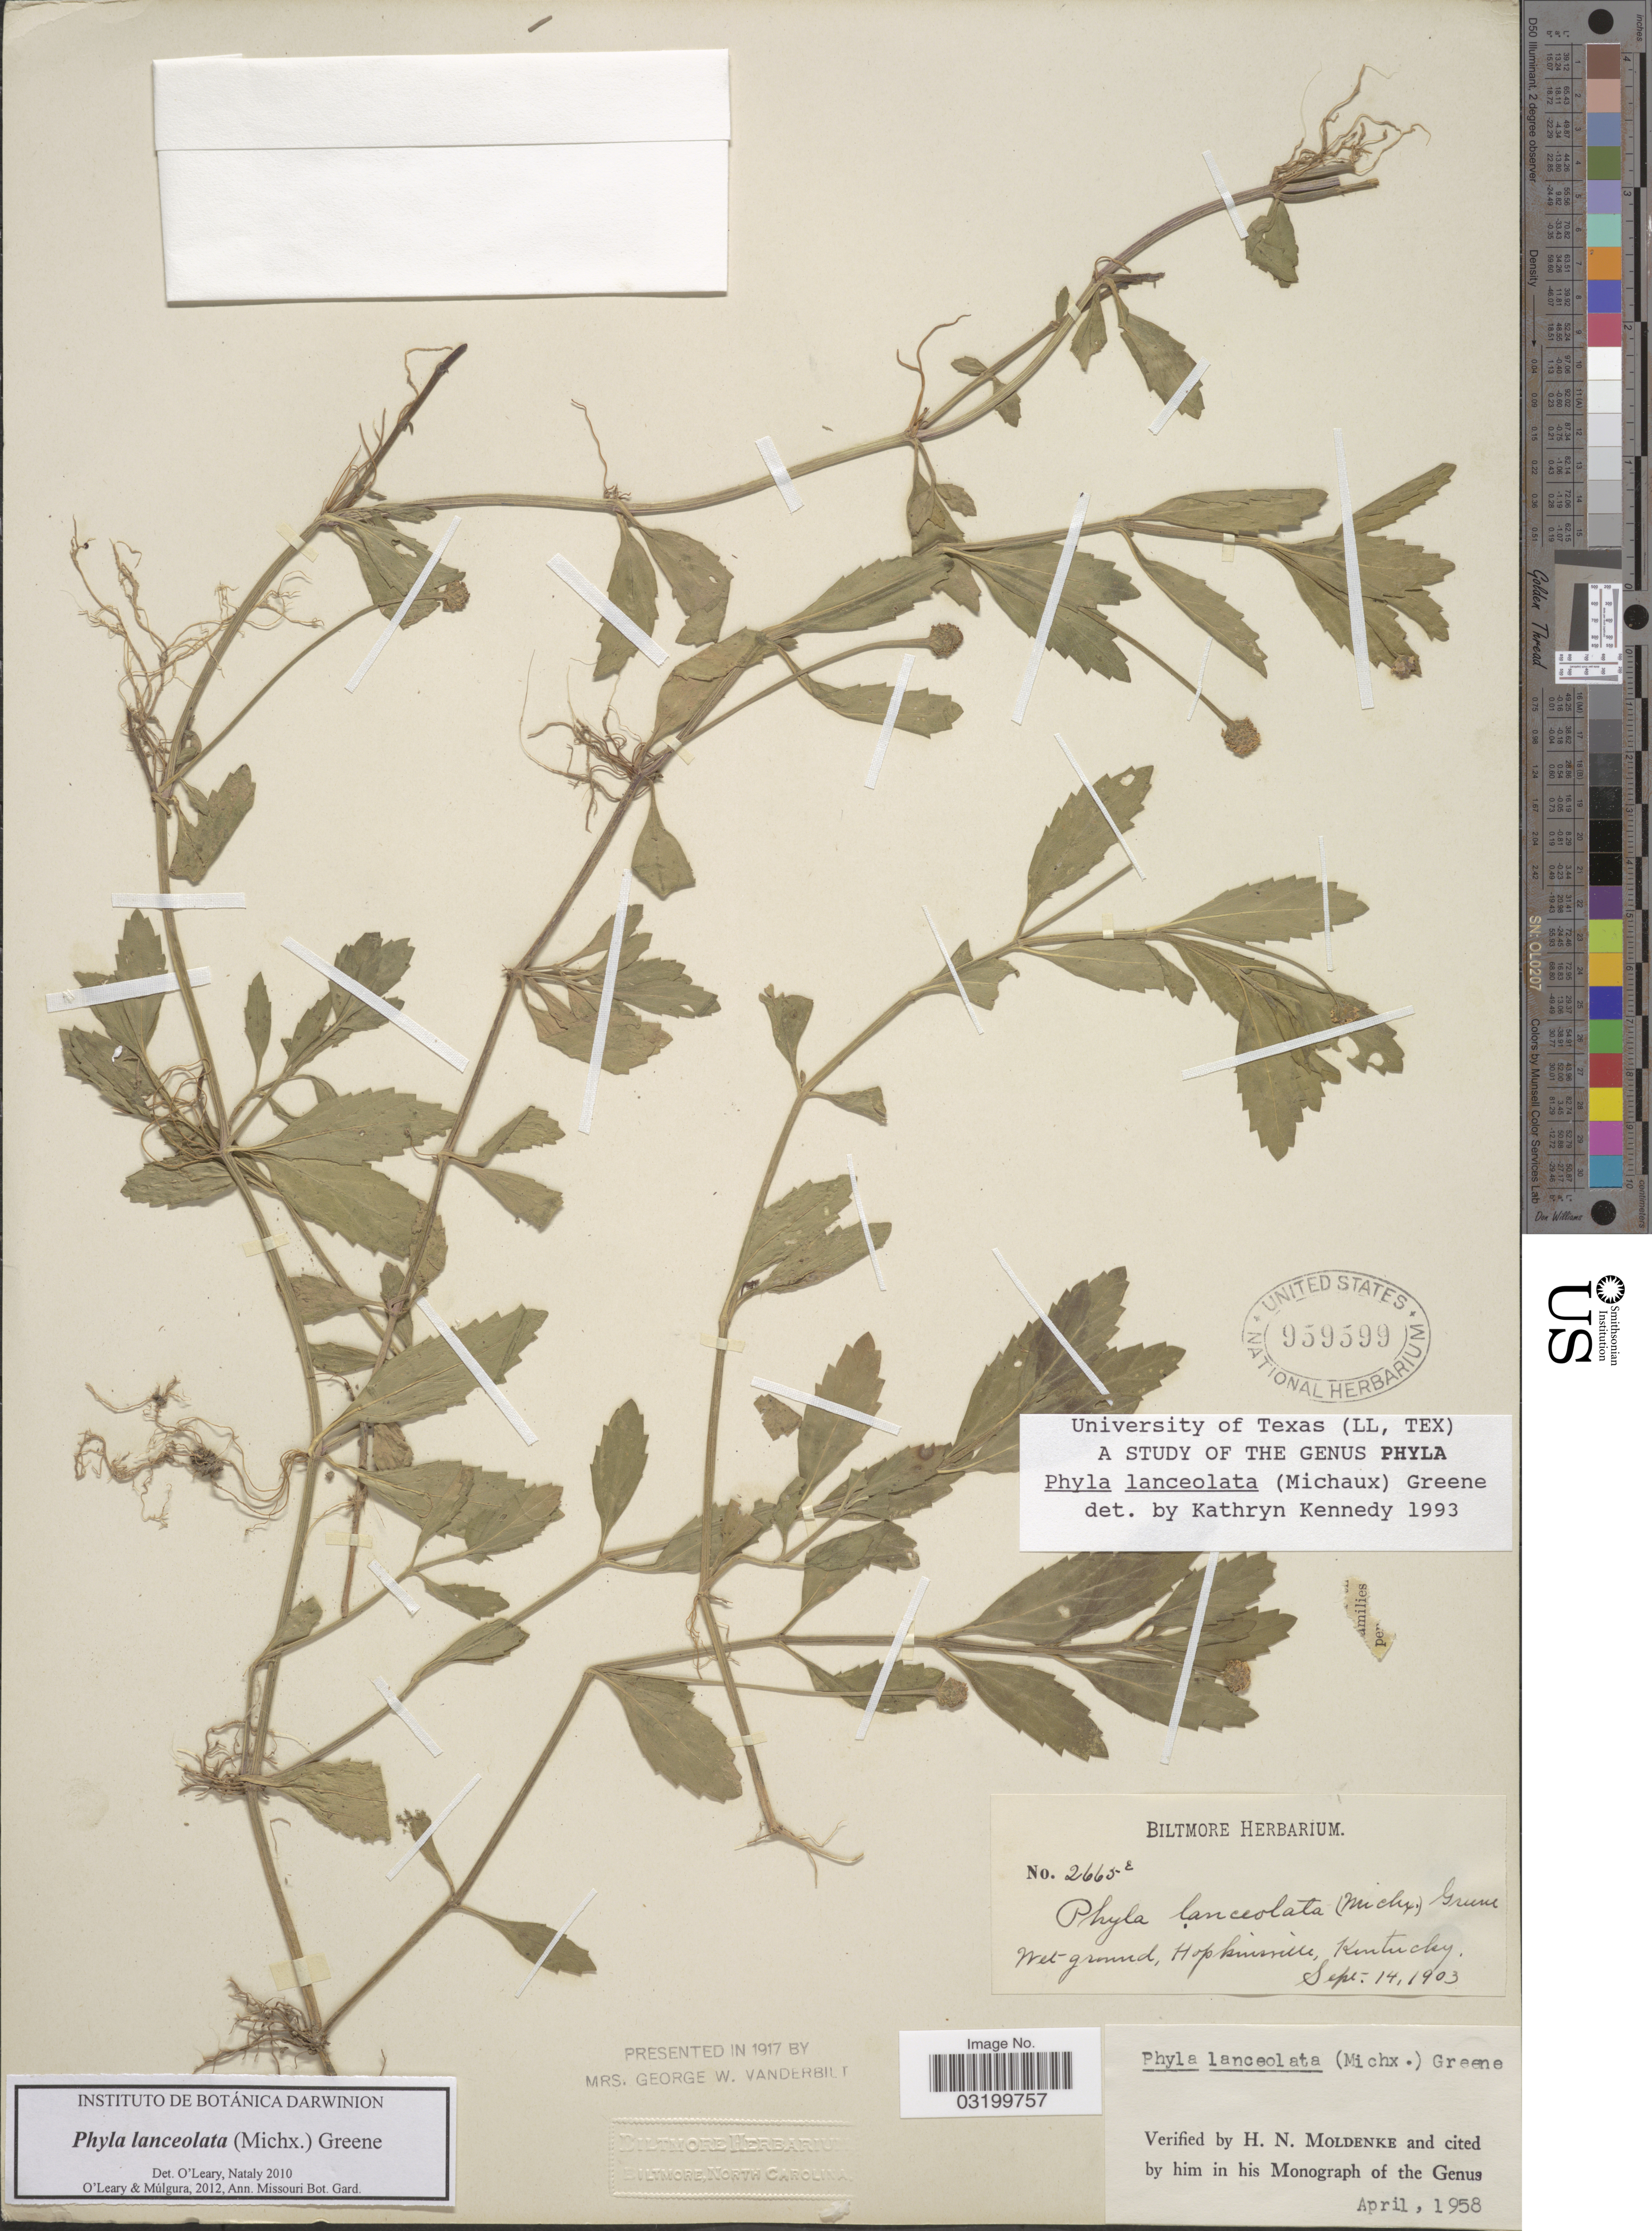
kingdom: Plantae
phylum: Tracheophyta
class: Magnoliopsida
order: Lamiales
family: Verbenaceae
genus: Phyla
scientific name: Phyla lanceolata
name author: (Michx.) Greene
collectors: ex herb. Biltmore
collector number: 2665E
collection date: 1903-09-14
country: United States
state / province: Kentucky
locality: Hopkinsville.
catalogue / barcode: US 959599